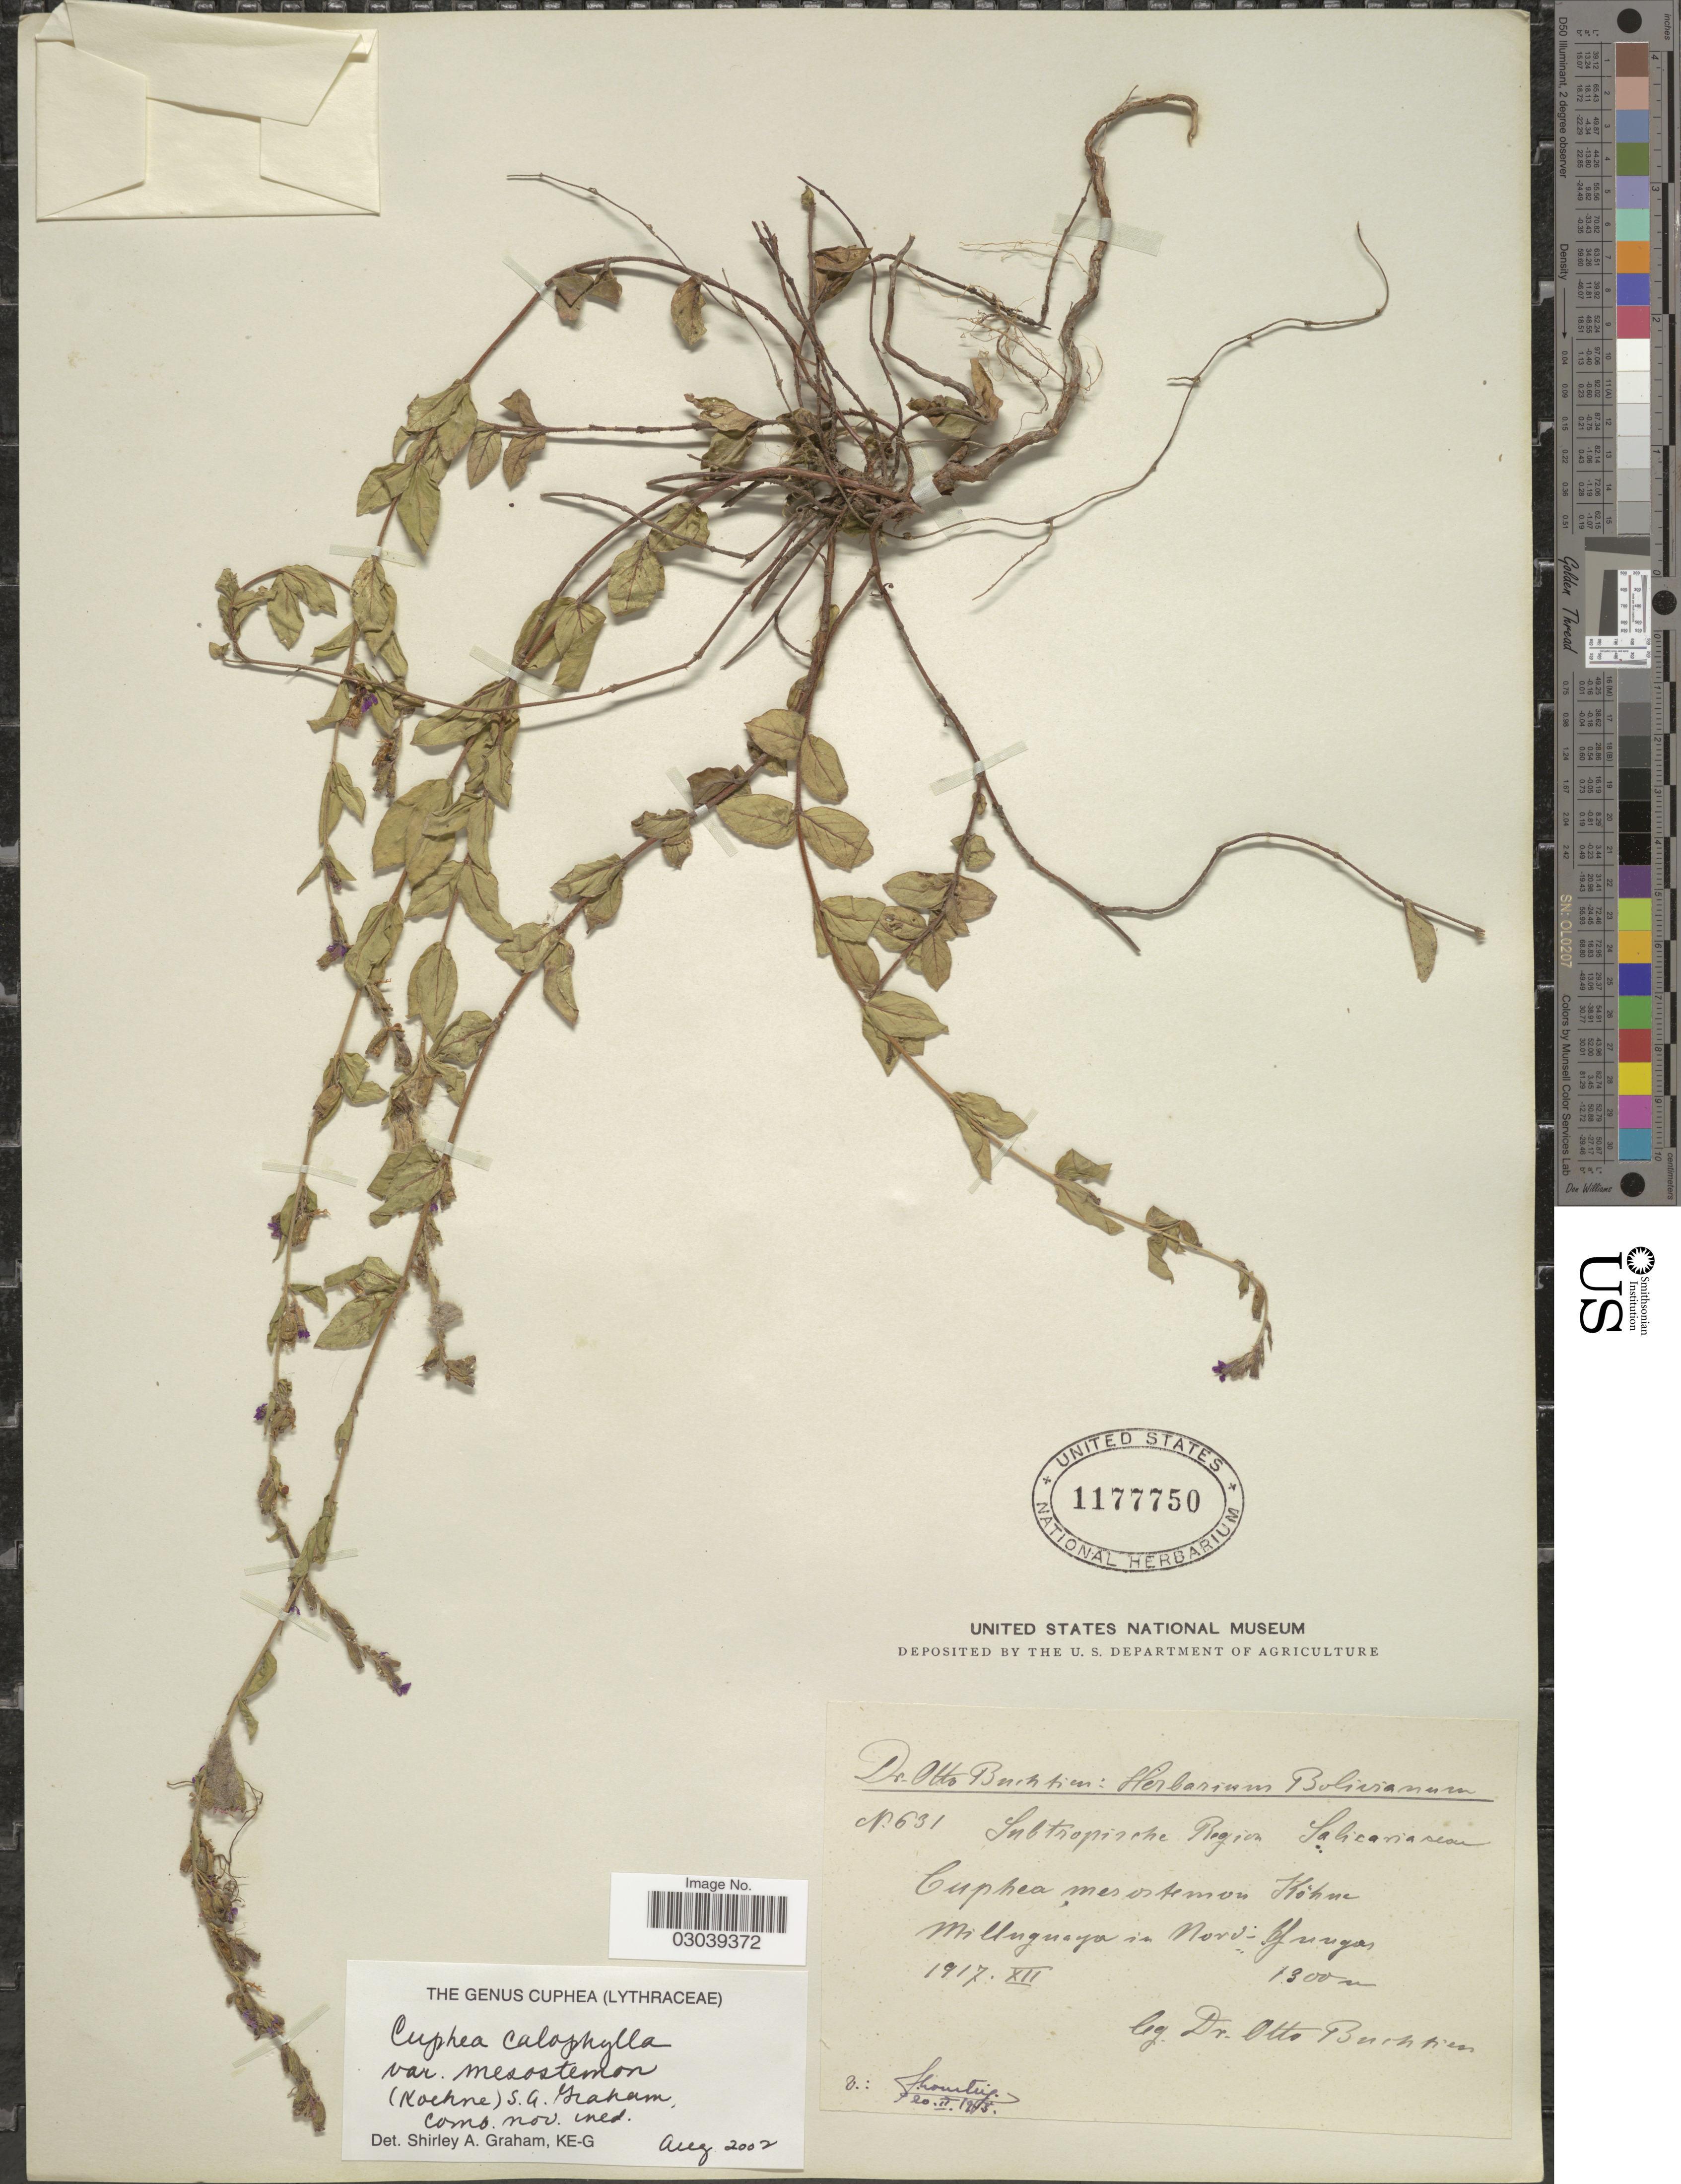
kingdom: Plantae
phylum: Tracheophyta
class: Magnoliopsida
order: Myrtales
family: Lythraceae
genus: Cuphea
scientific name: Cuphea calophylla subsp. mesostemon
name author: (Koehne) Lourteig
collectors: O. Buchtien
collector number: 631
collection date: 1917-12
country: Bolivia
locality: Milluguaya in Nord-Yungas.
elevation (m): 1300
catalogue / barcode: US 1177750